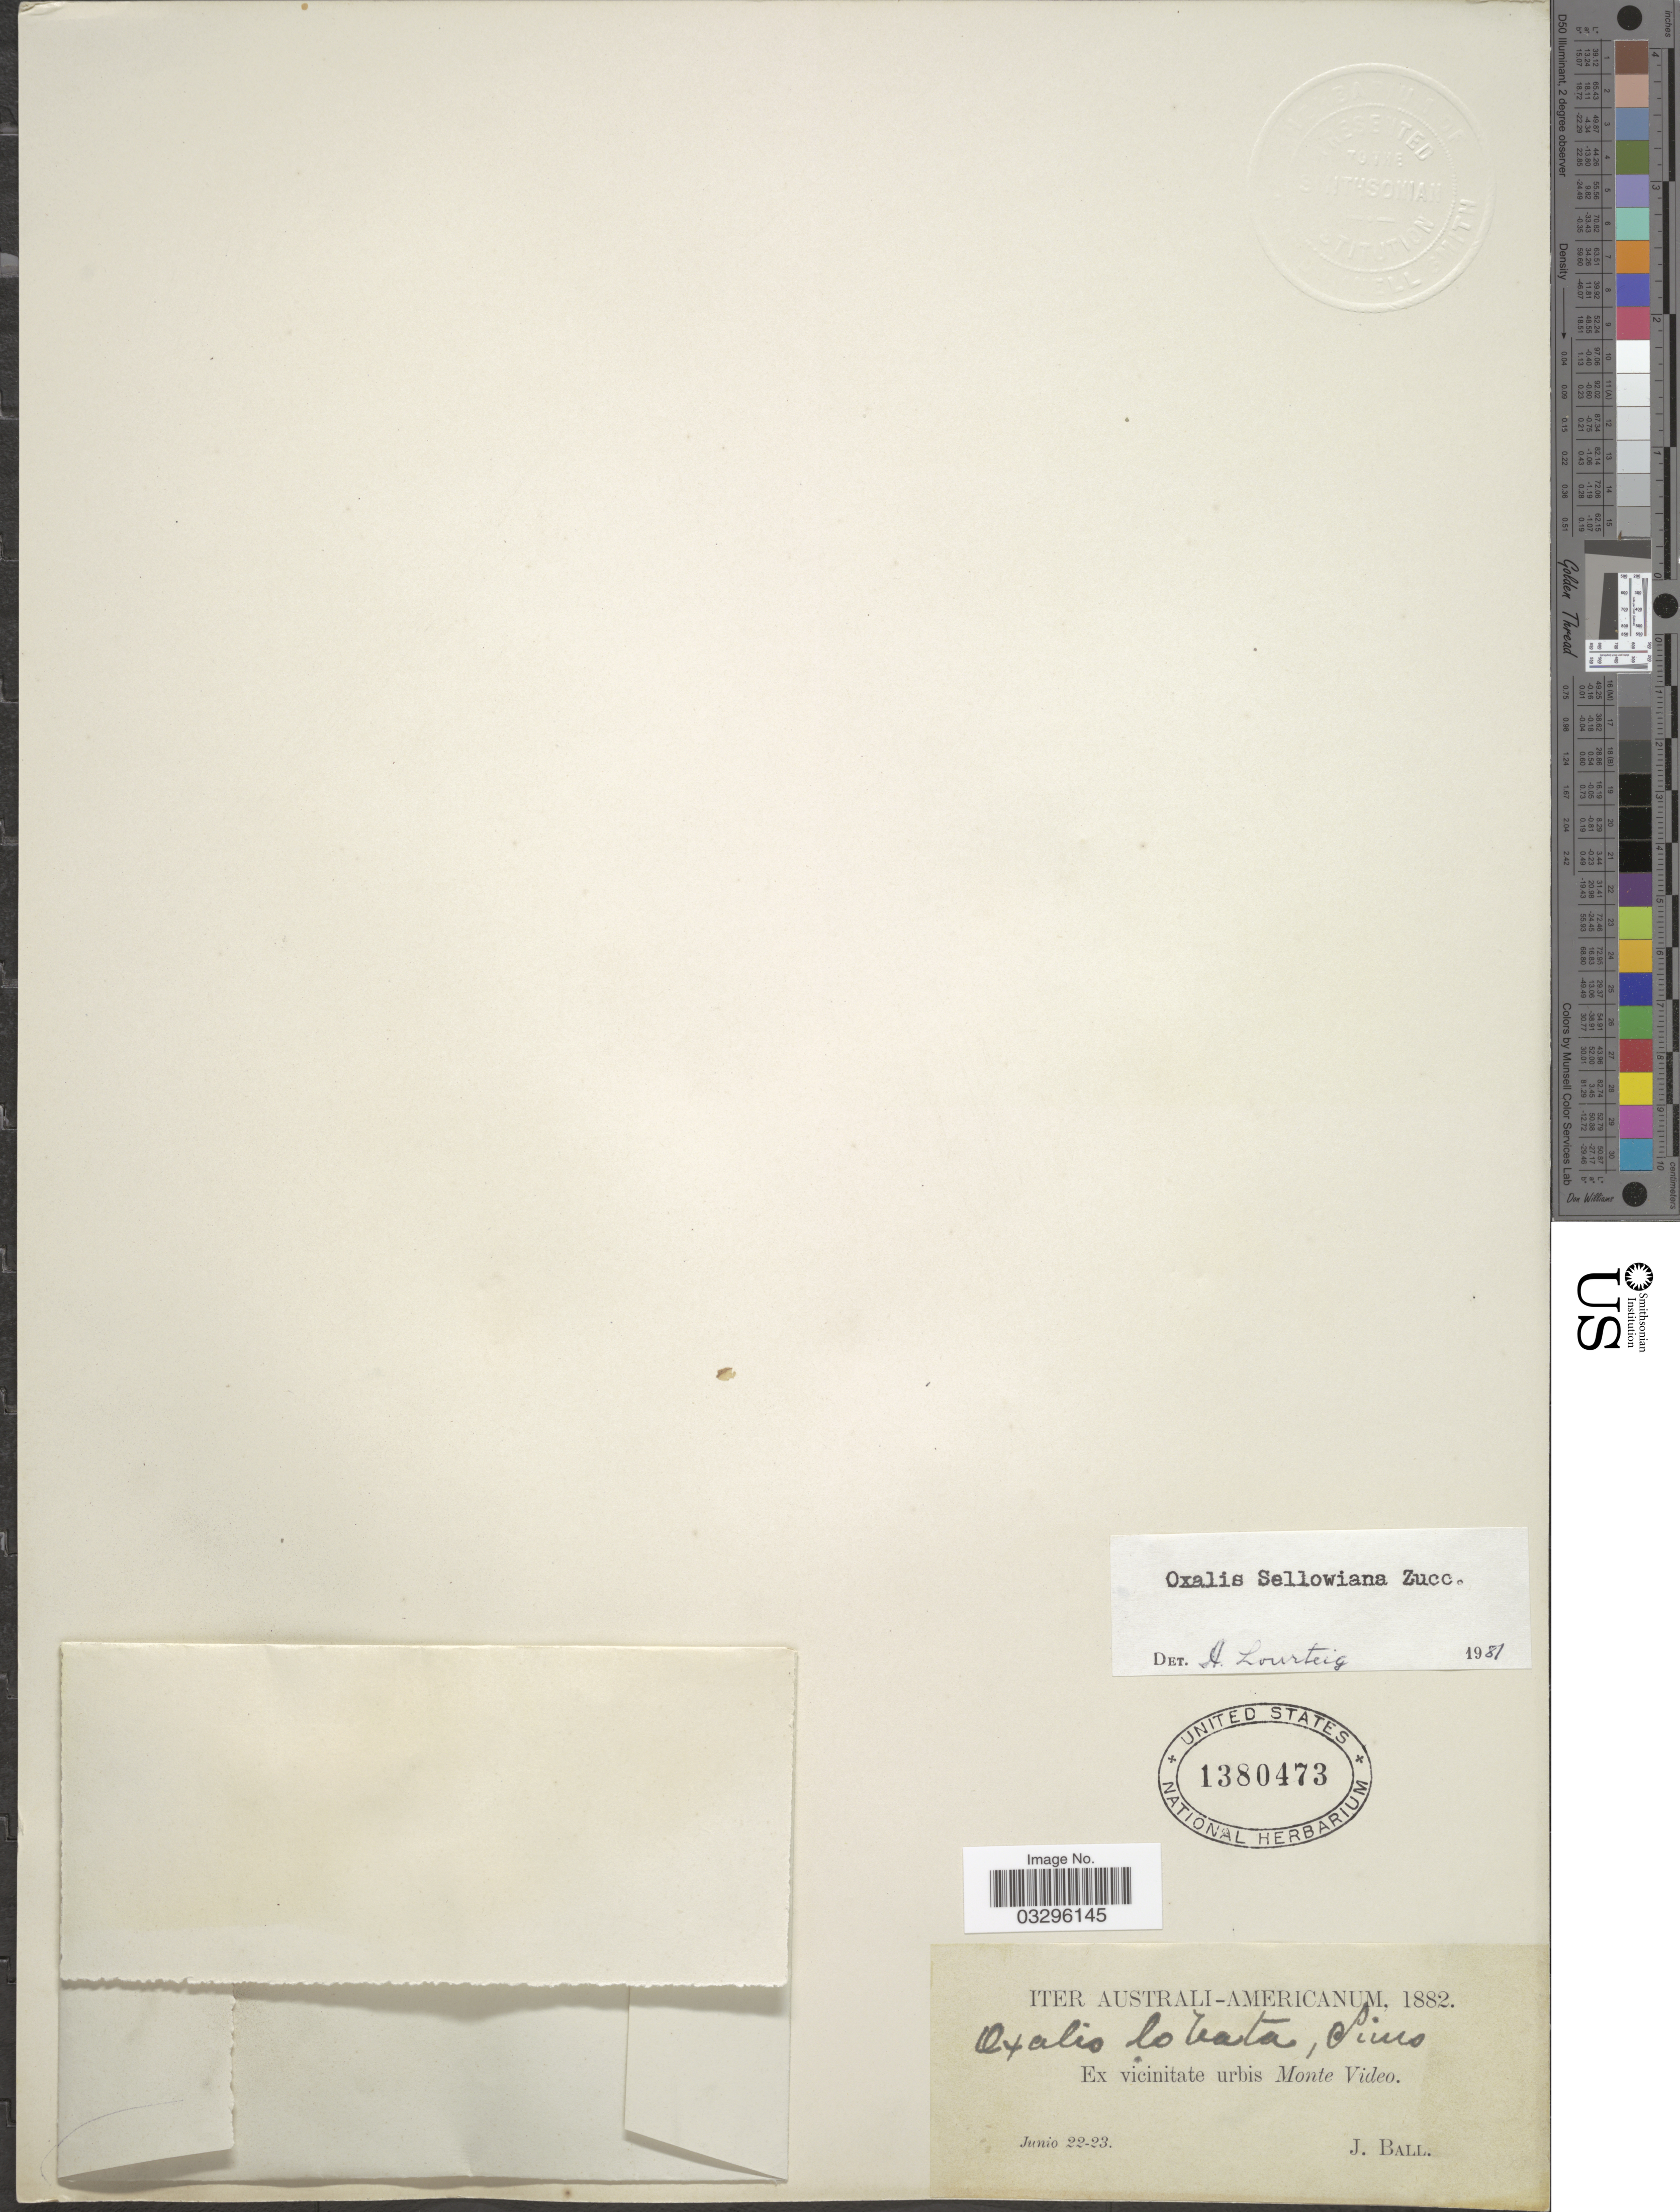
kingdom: Plantae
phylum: Tracheophyta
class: Magnoliopsida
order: Oxalidales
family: Oxalidaceae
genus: Oxalis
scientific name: Oxalis sellowiana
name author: Zucc.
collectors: J. Ball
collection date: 1882-06-22/1882-06-23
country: Uruguay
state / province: Montevideo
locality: Ex vicinitate urbis Monte Video.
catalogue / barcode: US 1380473